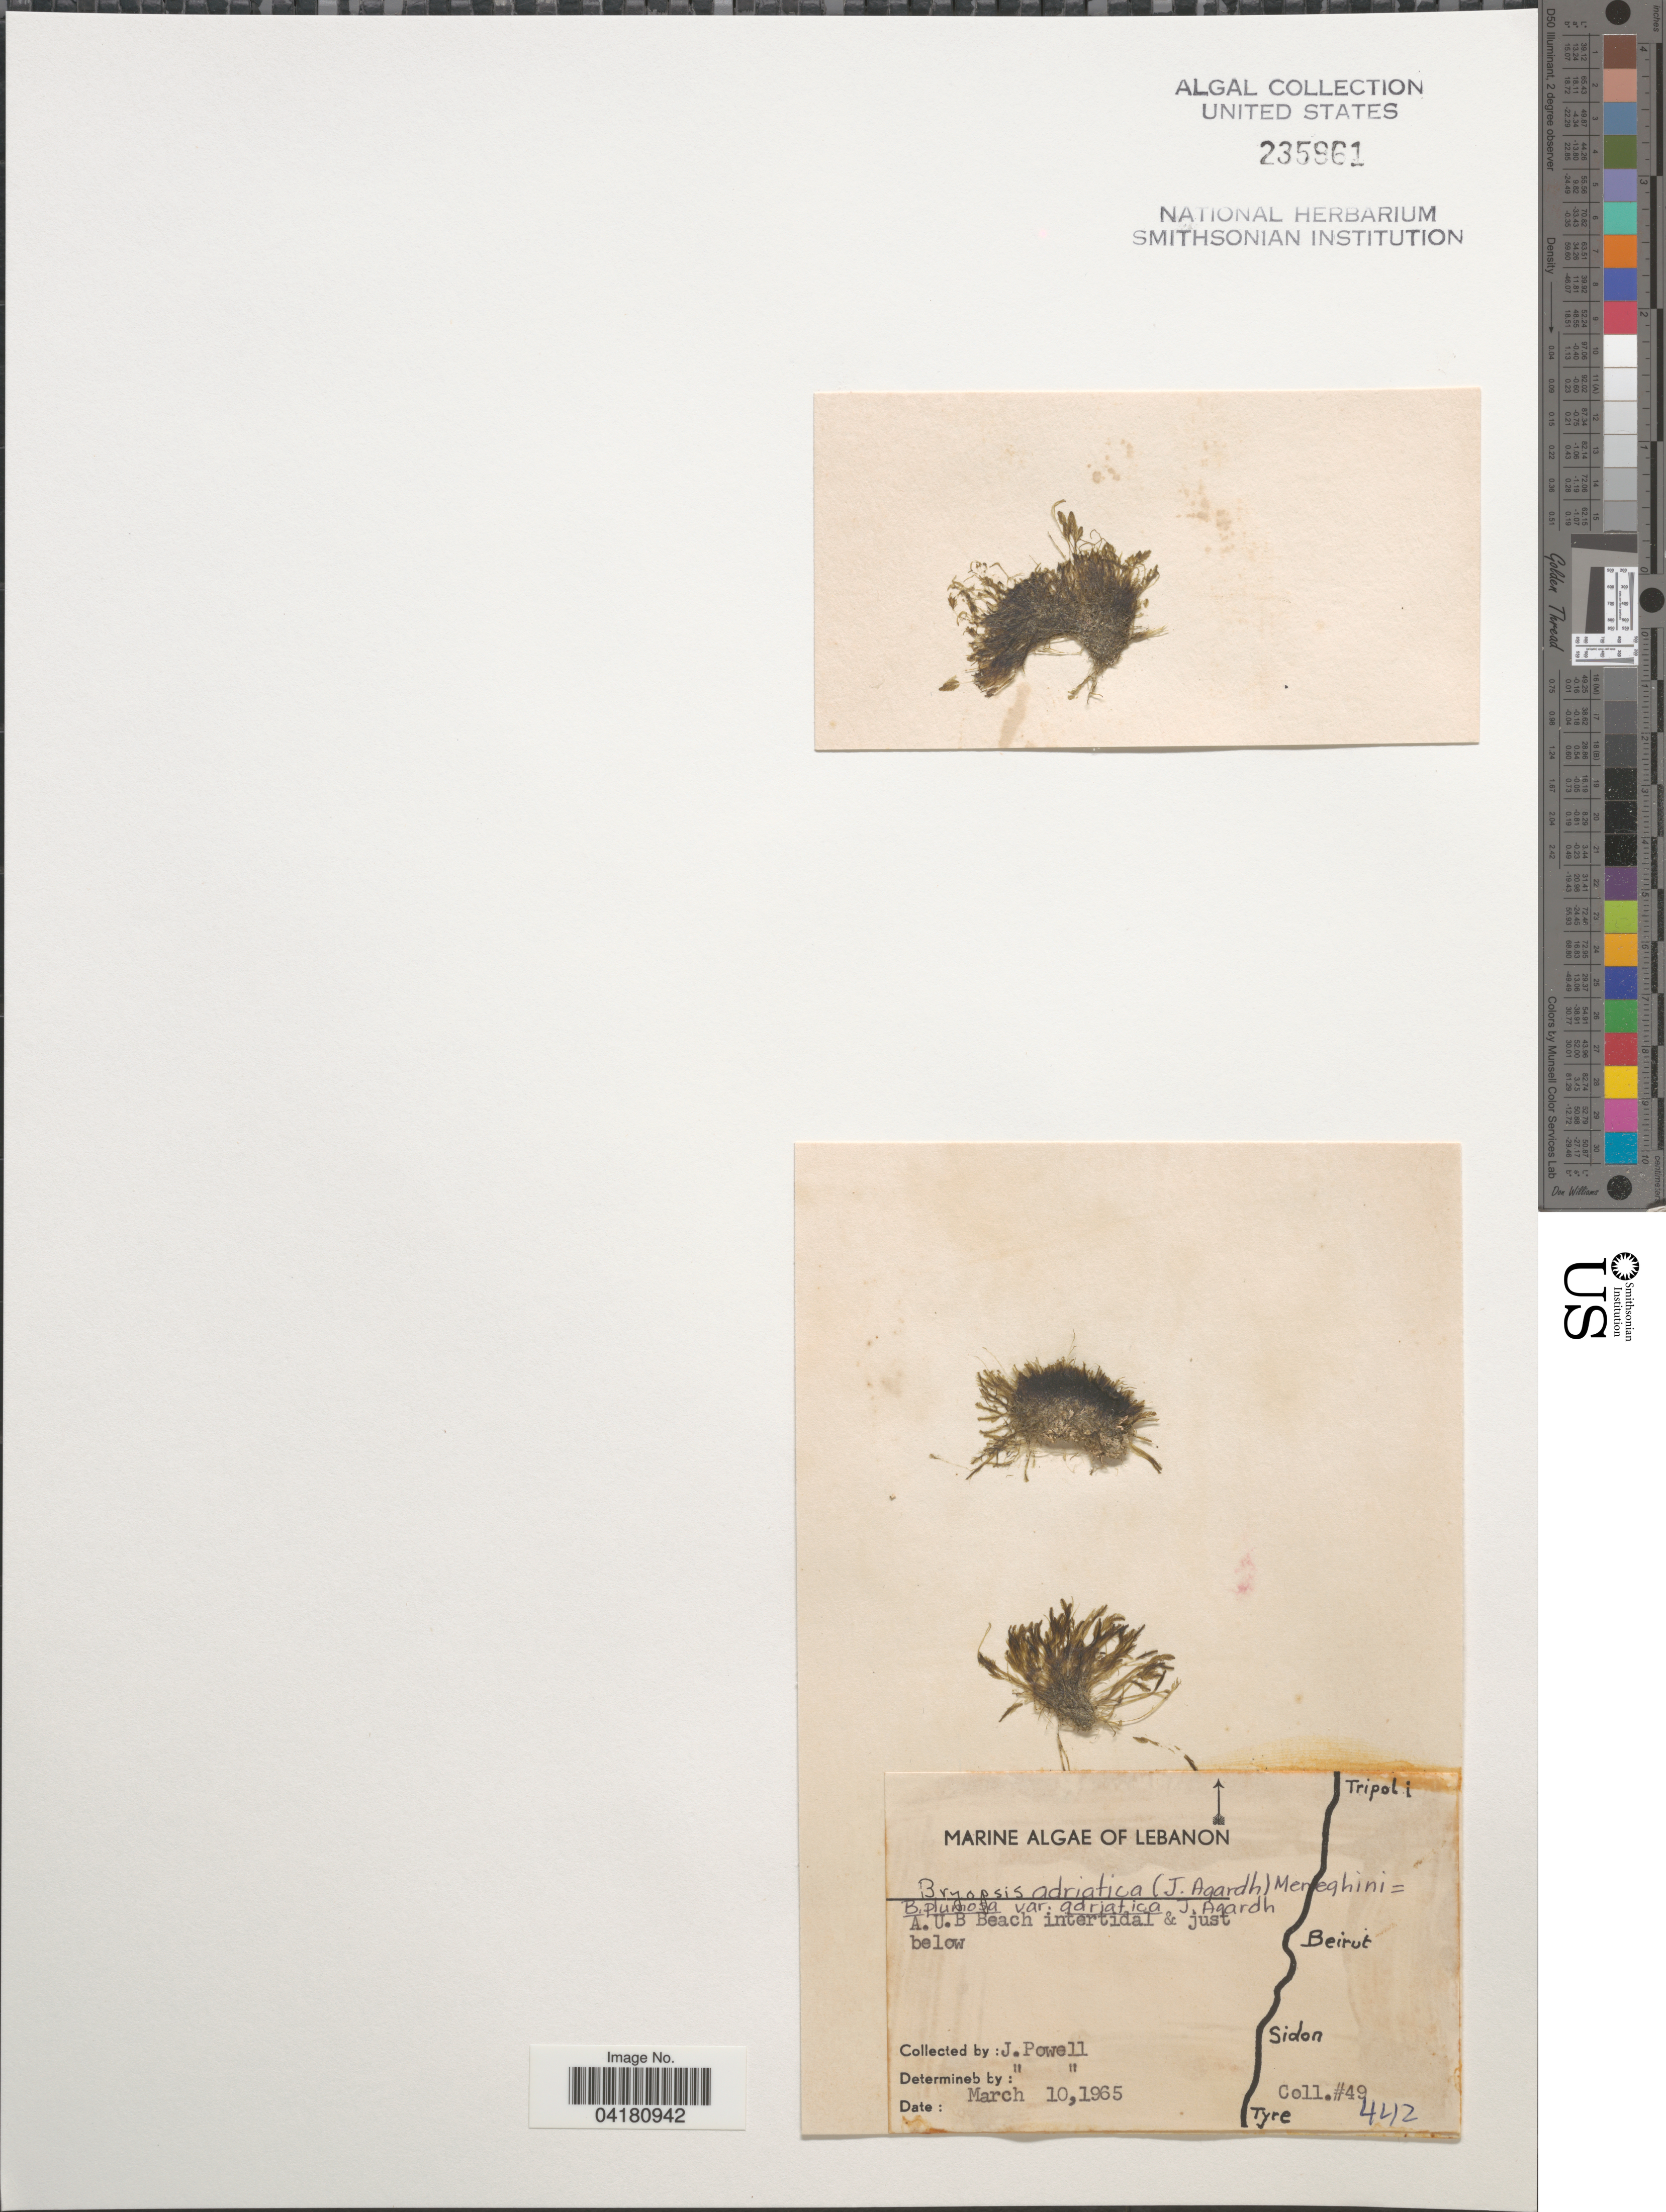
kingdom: Plantae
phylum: Chlorophyta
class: Ulvophyceae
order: Bryopsidales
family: Bryopsidaceae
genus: Bryopsis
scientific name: Bryopsis plumosa var. adriatica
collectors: J. Powell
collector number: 49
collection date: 1965-03-10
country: Lebanon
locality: A.U.B. beach intertidal & just below.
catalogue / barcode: US 235961